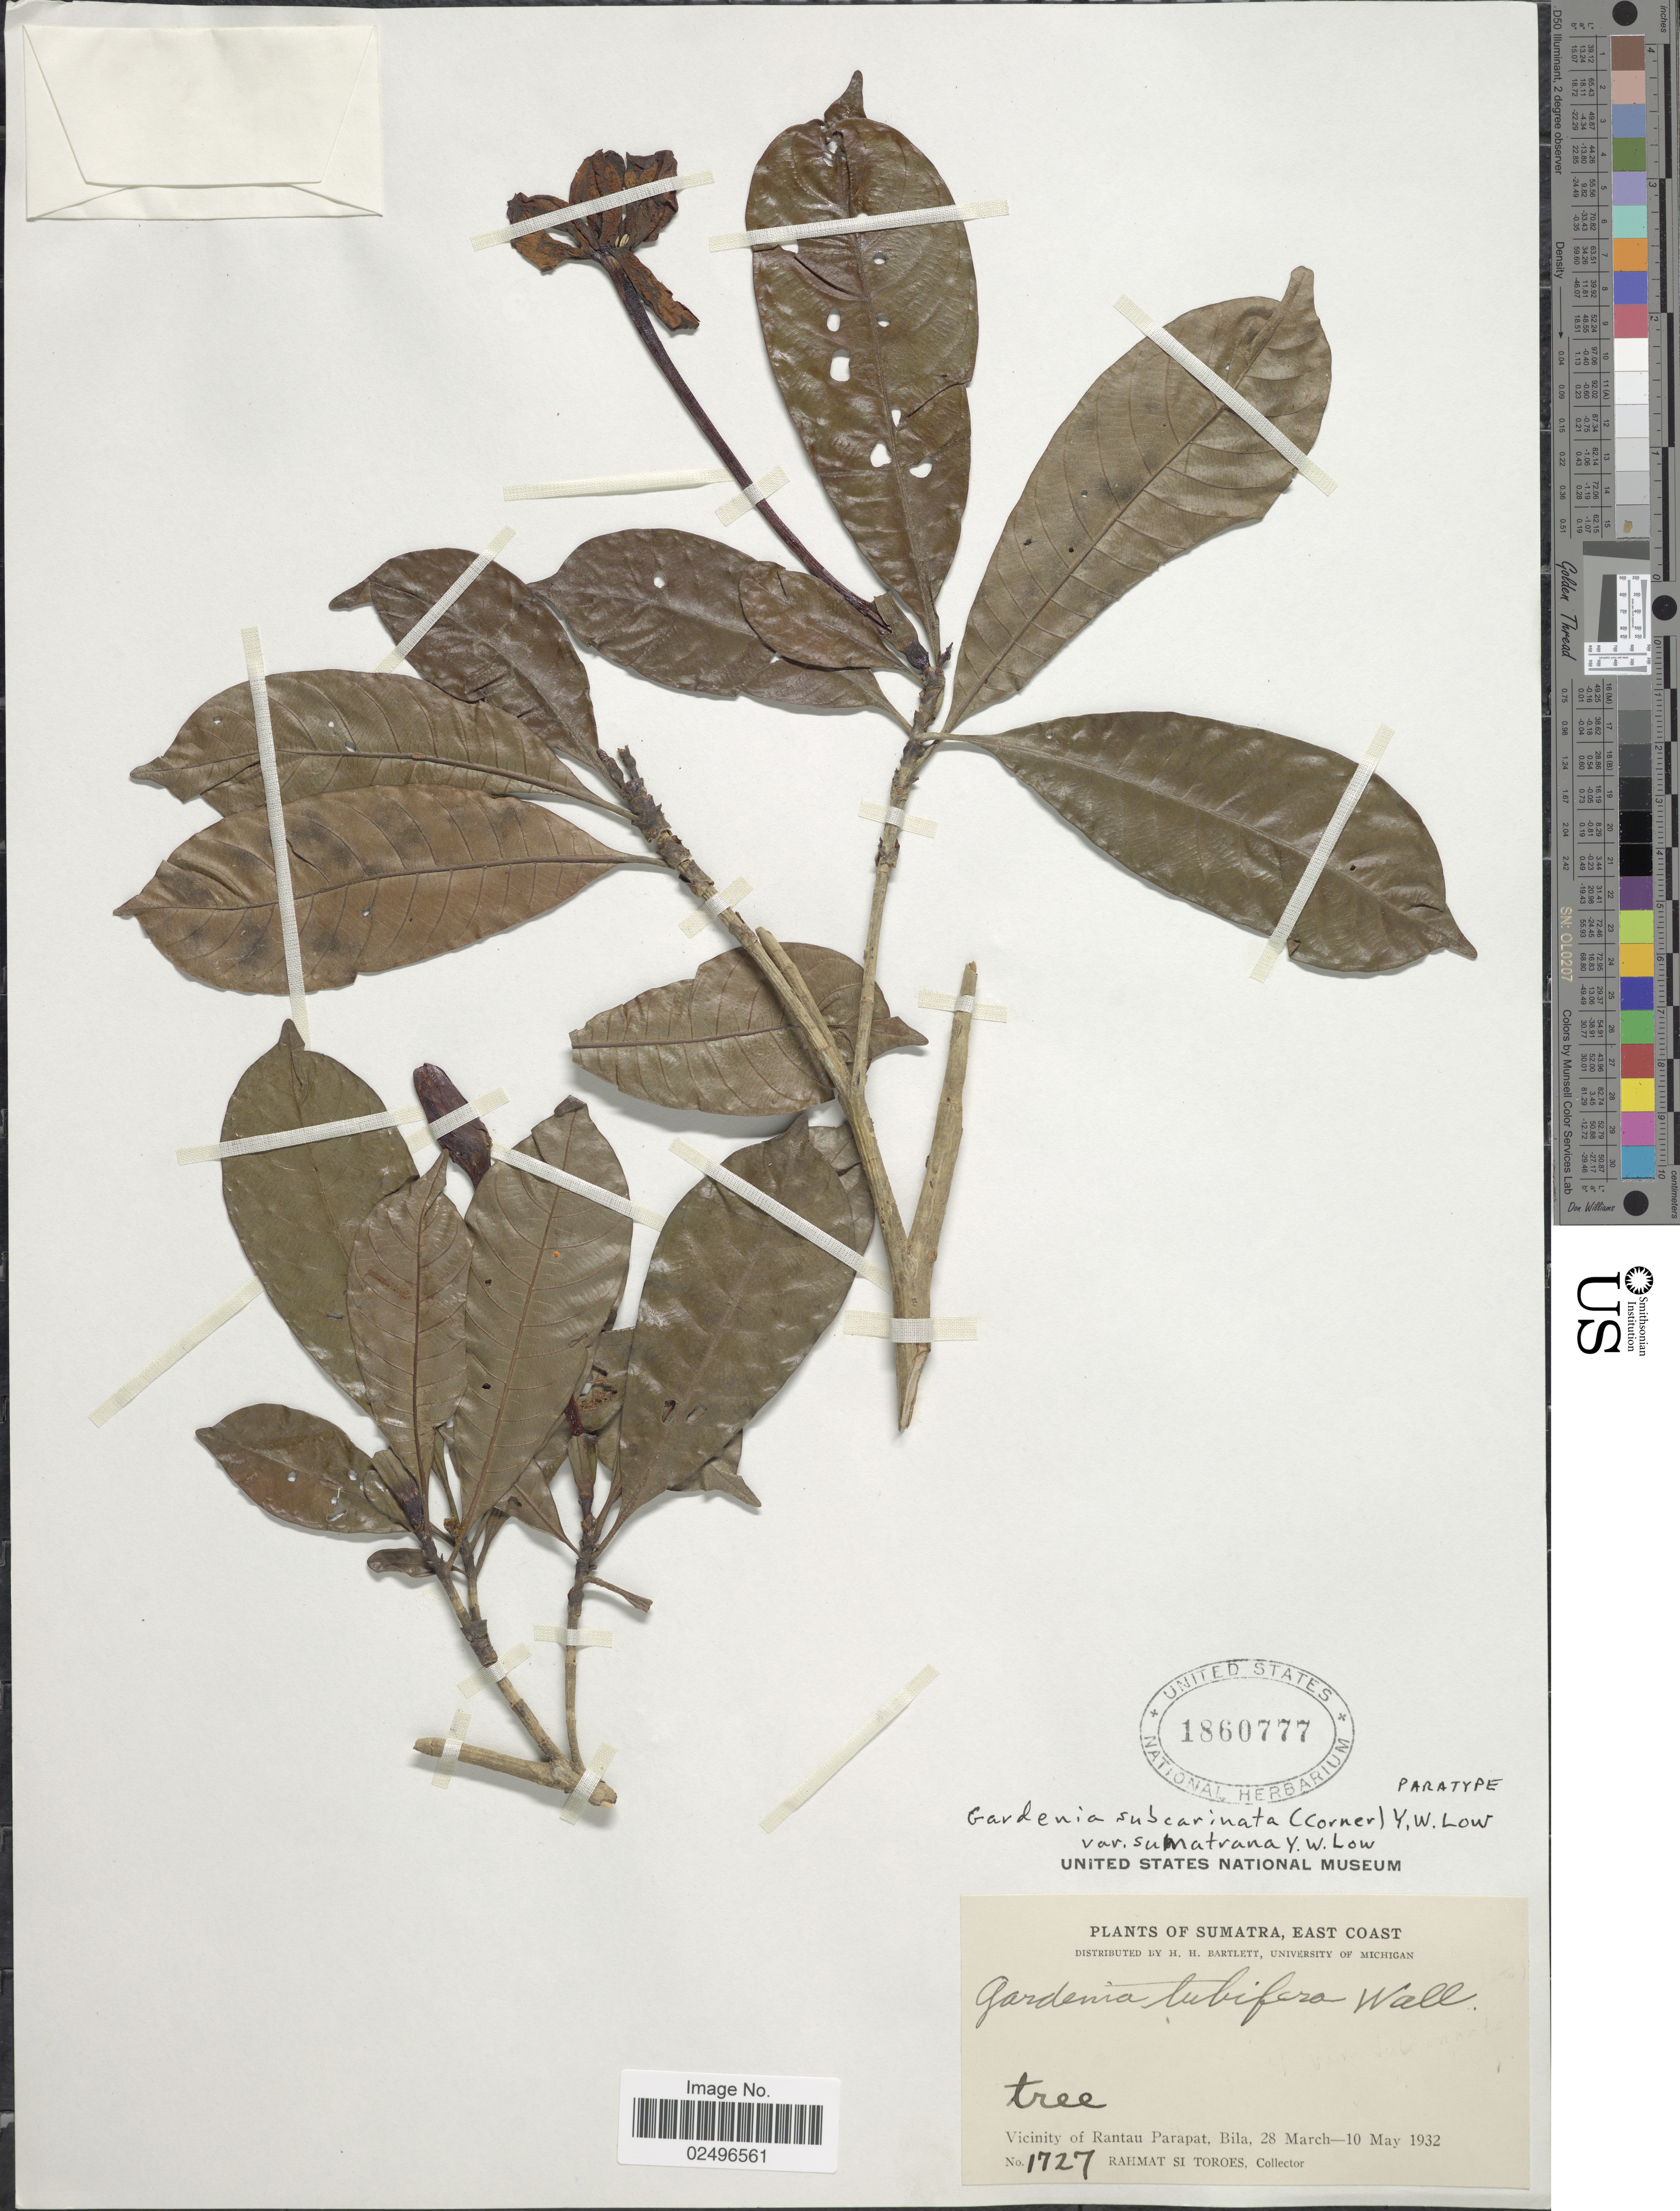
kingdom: Plantae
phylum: Tracheophyta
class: Magnoliopsida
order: Gentianales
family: Rubiaceae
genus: Gardenia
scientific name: Gardenia subcarinata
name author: (Corner) Y.W. Low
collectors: Rahmat Si Boeea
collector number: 1727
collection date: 1932-03-28/1932-05-10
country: Indonesia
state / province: Sumatra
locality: Sumatra, East Coast, Vicinity of Rantau Parapat, Bila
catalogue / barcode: US 1860777